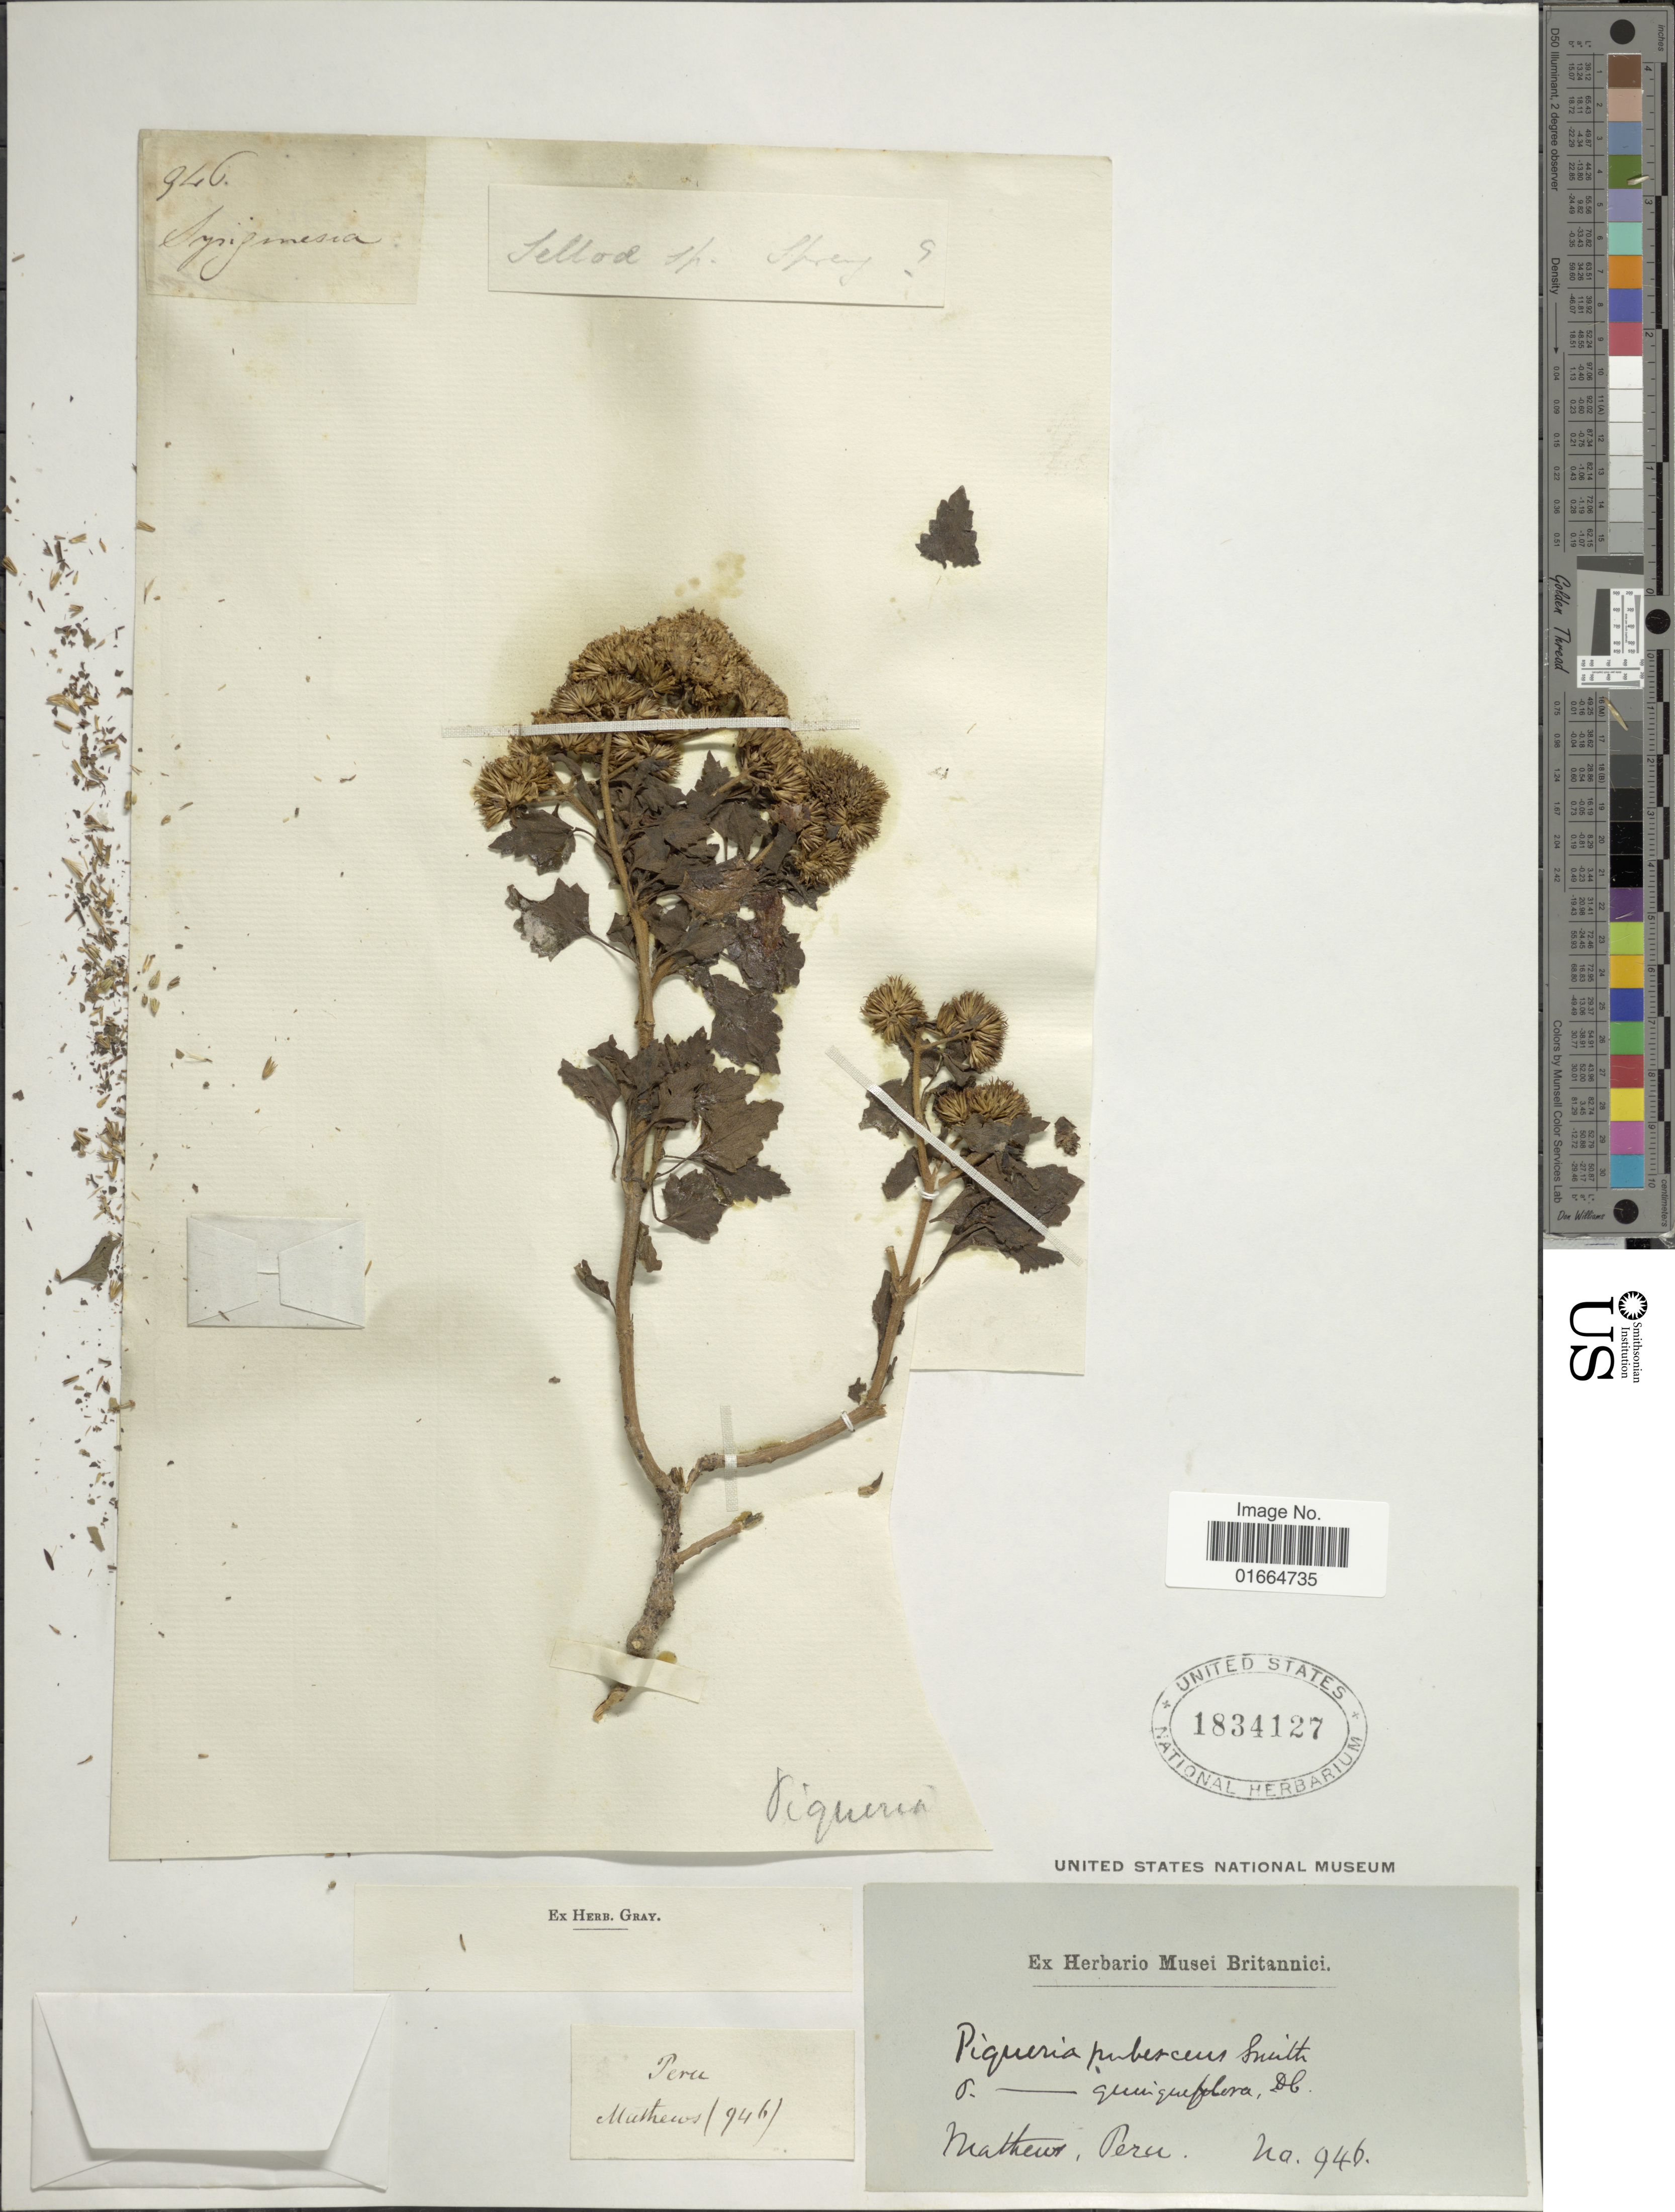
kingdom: Plantae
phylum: Tracheophyta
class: Magnoliopsida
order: Asterales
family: Asteraceae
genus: Ophryosporus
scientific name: Ophryosporus pubescens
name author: (L.S. Sm.) R.M. King & H. Rob.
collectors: -- Mathews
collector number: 946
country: Peru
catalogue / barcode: US 1834127